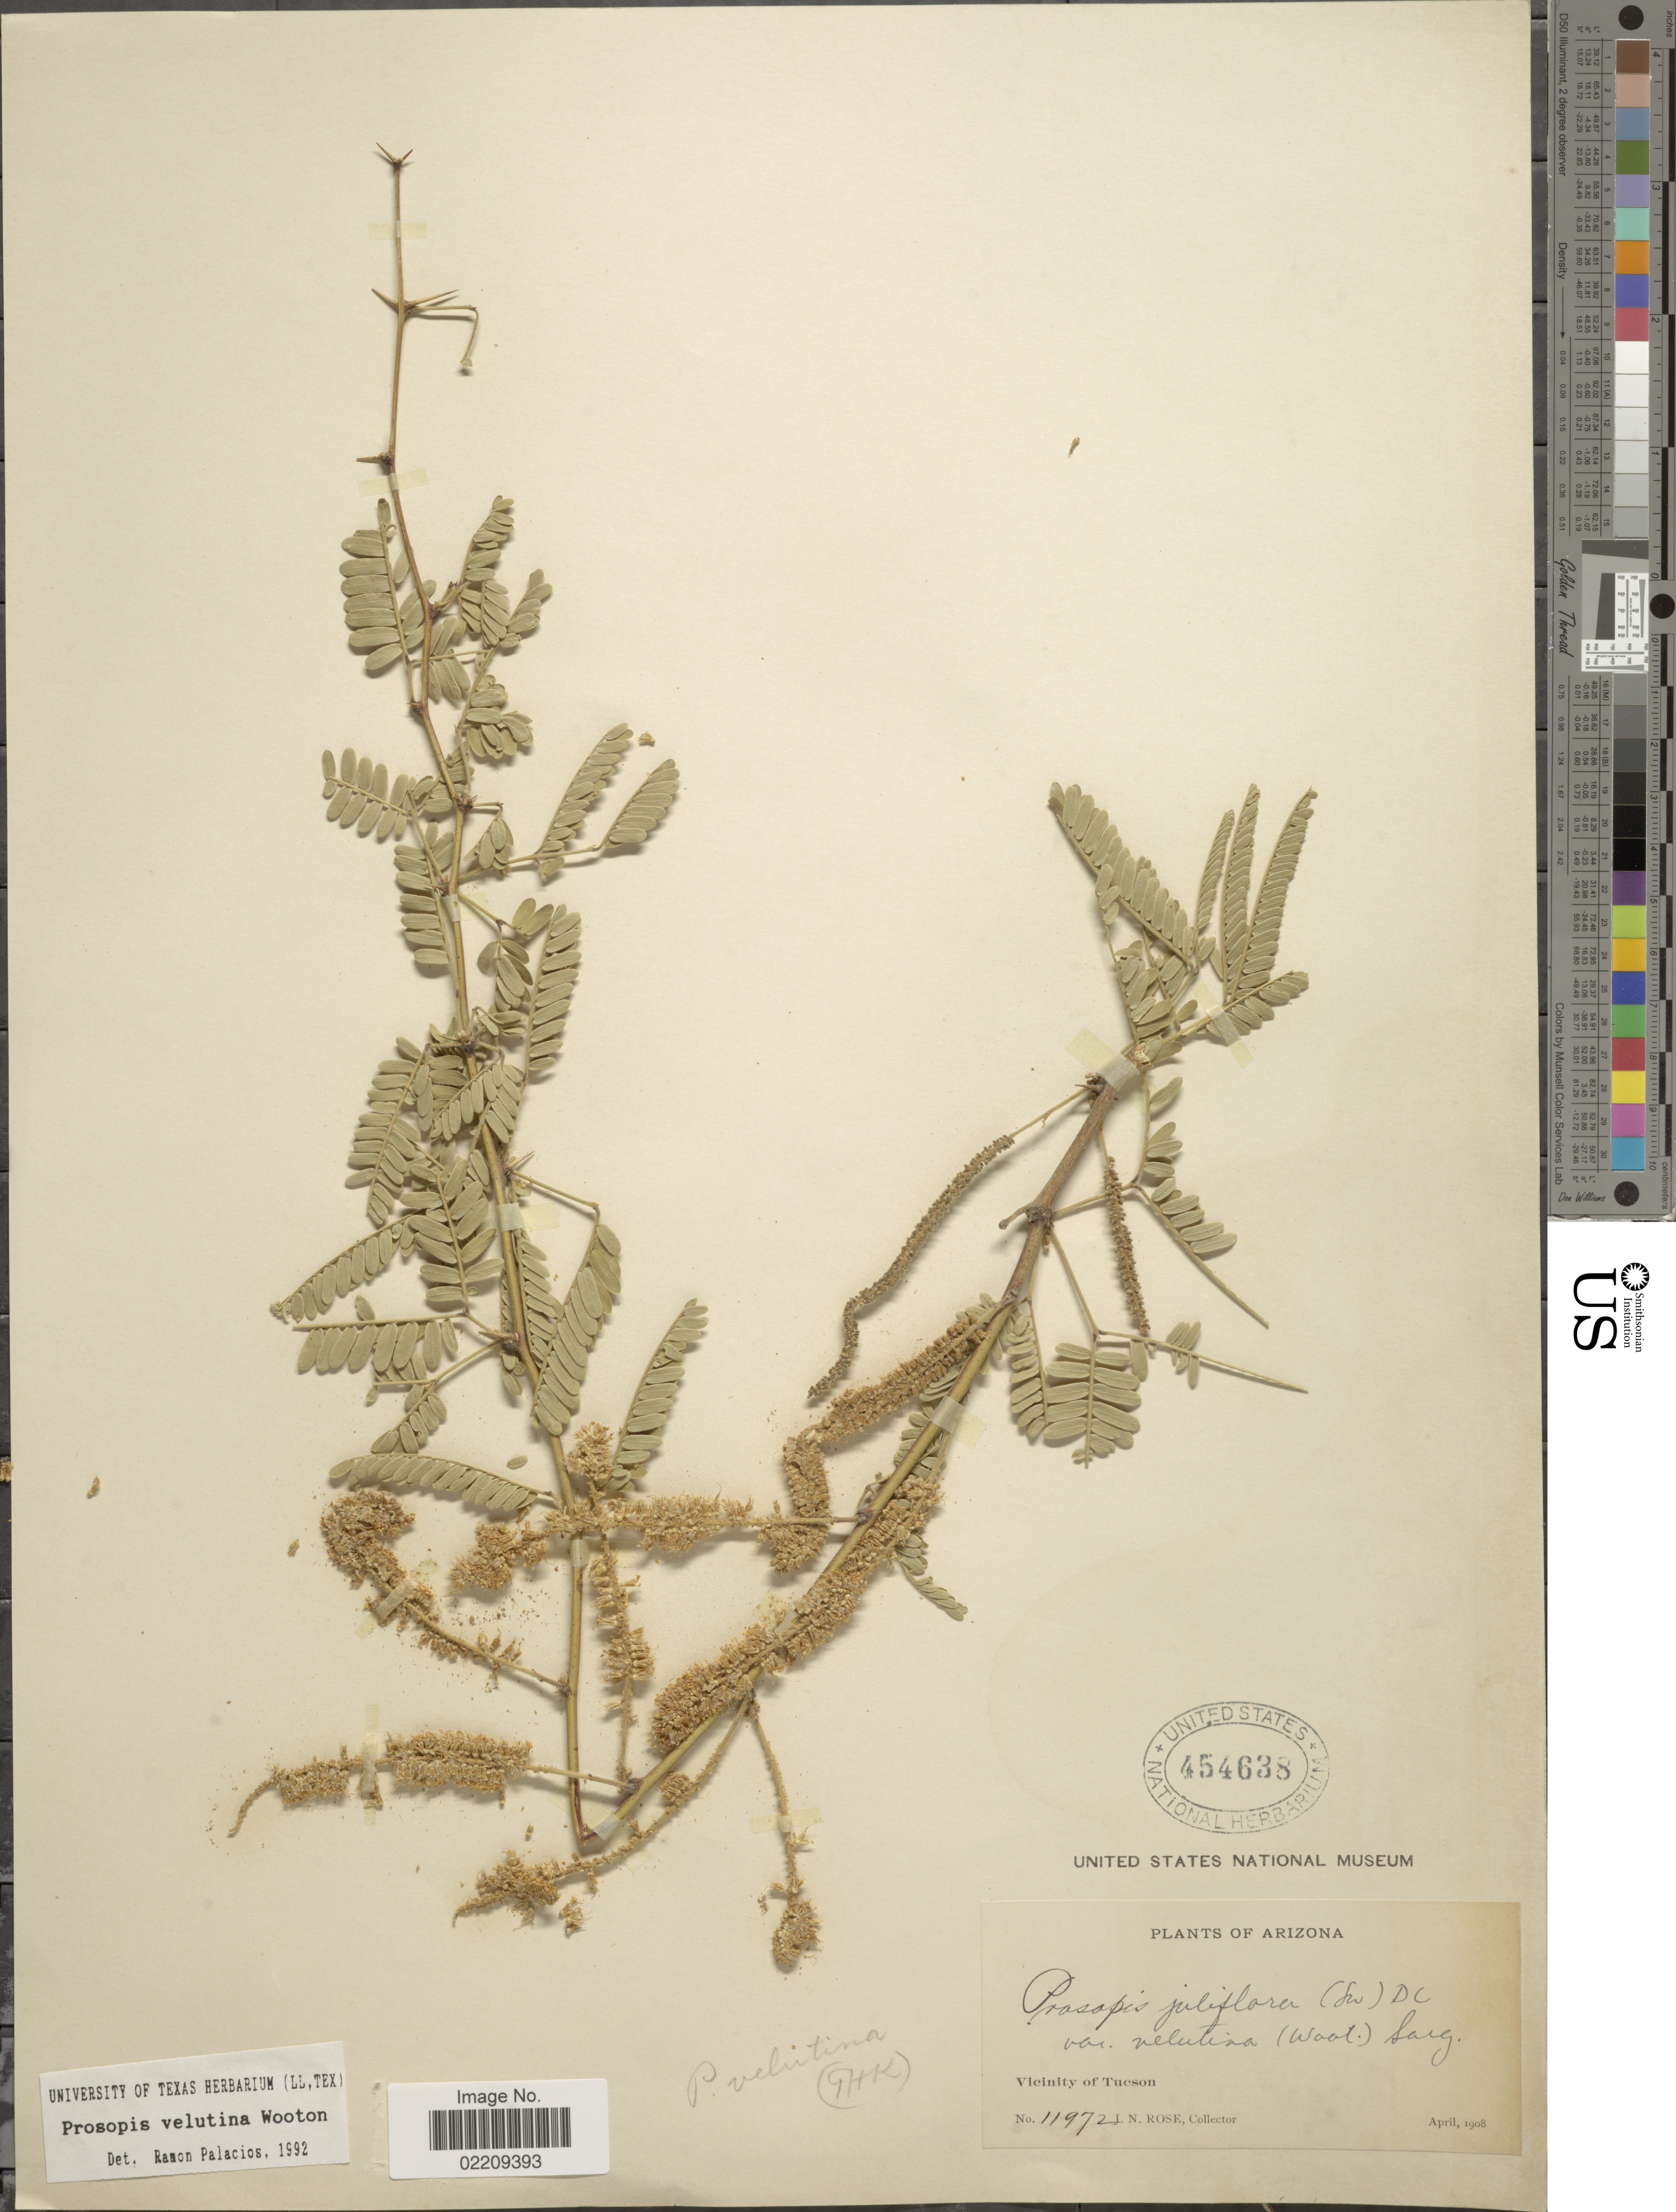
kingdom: Plantae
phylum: Tracheophyta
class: Magnoliopsida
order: Fabales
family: Fabaceae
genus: Neltuma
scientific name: Neltuma velutina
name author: (Wooton) Britton & Rose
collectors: J. N. Rose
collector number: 119725*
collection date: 1908-04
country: United States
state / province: Arizona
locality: Vicinity of Tusson.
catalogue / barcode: US 454638